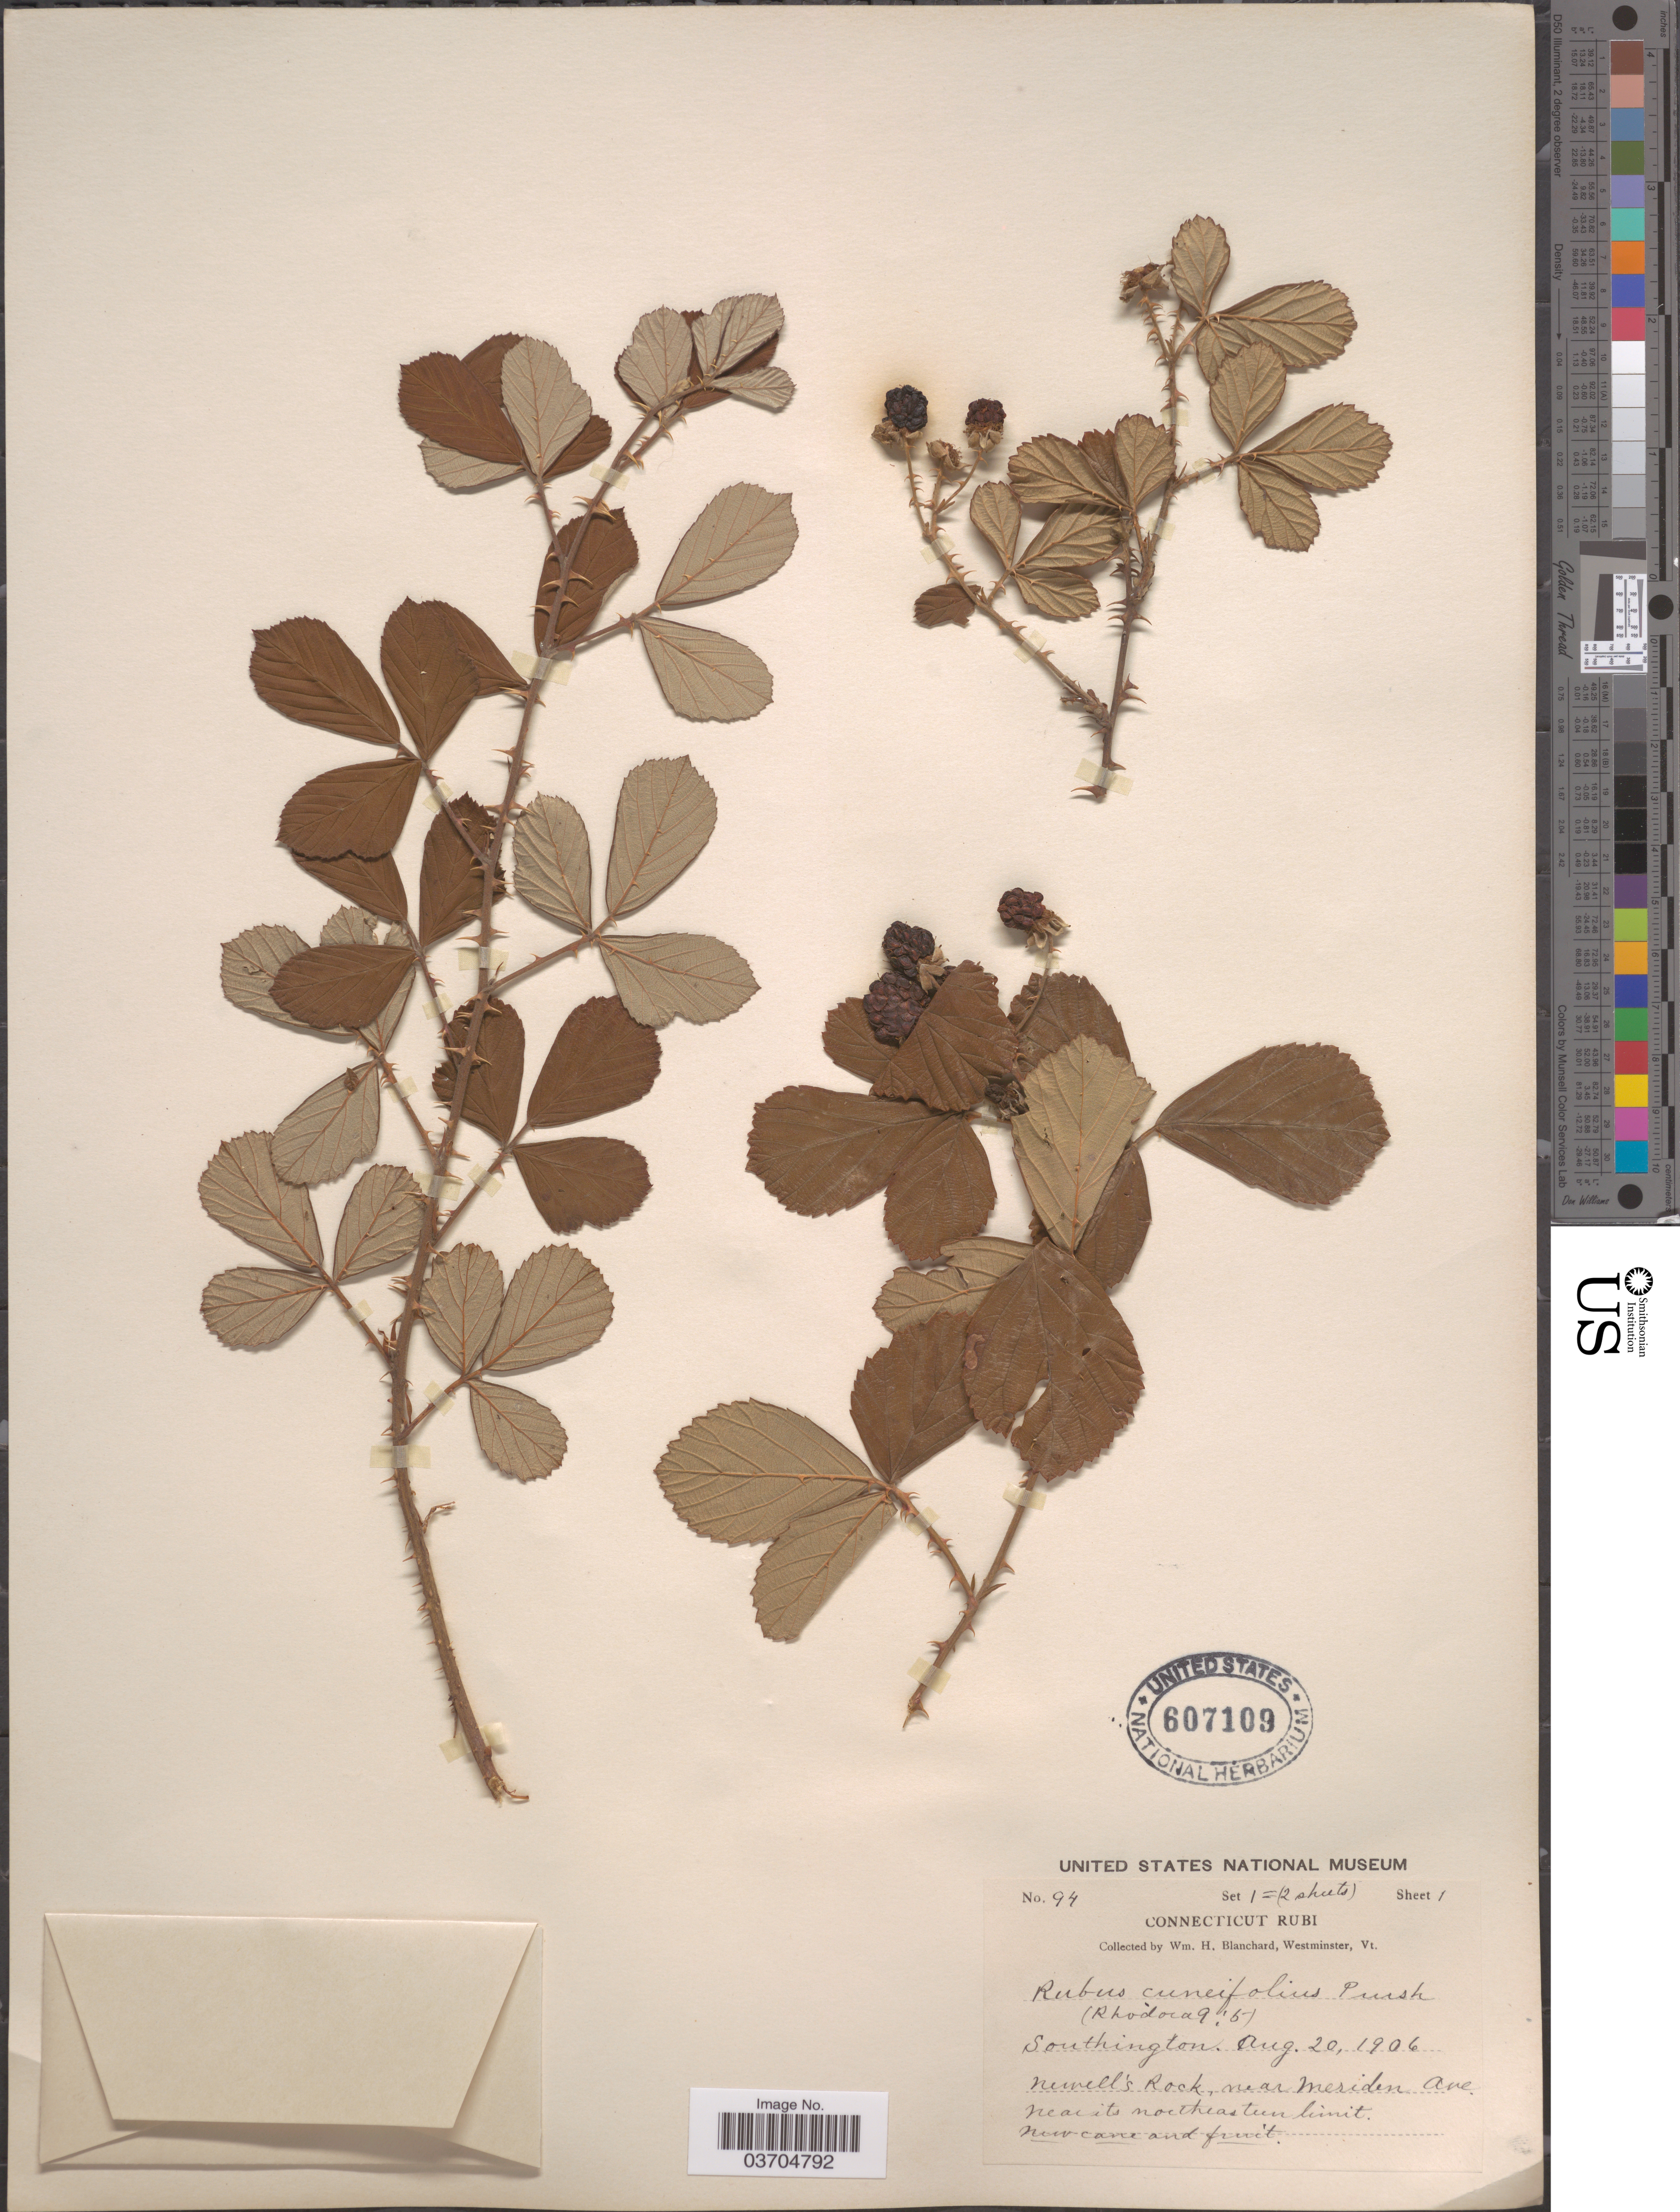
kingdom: Plantae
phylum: Tracheophyta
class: Magnoliopsida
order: Rosales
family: Rosaceae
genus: Rubus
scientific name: Rubus cuneifolius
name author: Pursh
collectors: W. H. Blanchard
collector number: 94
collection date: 1906-08-20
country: United States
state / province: Connecticut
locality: Southington. Newell's Rock, near Meriden Ave. near its northeastern limit.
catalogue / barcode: US 607109